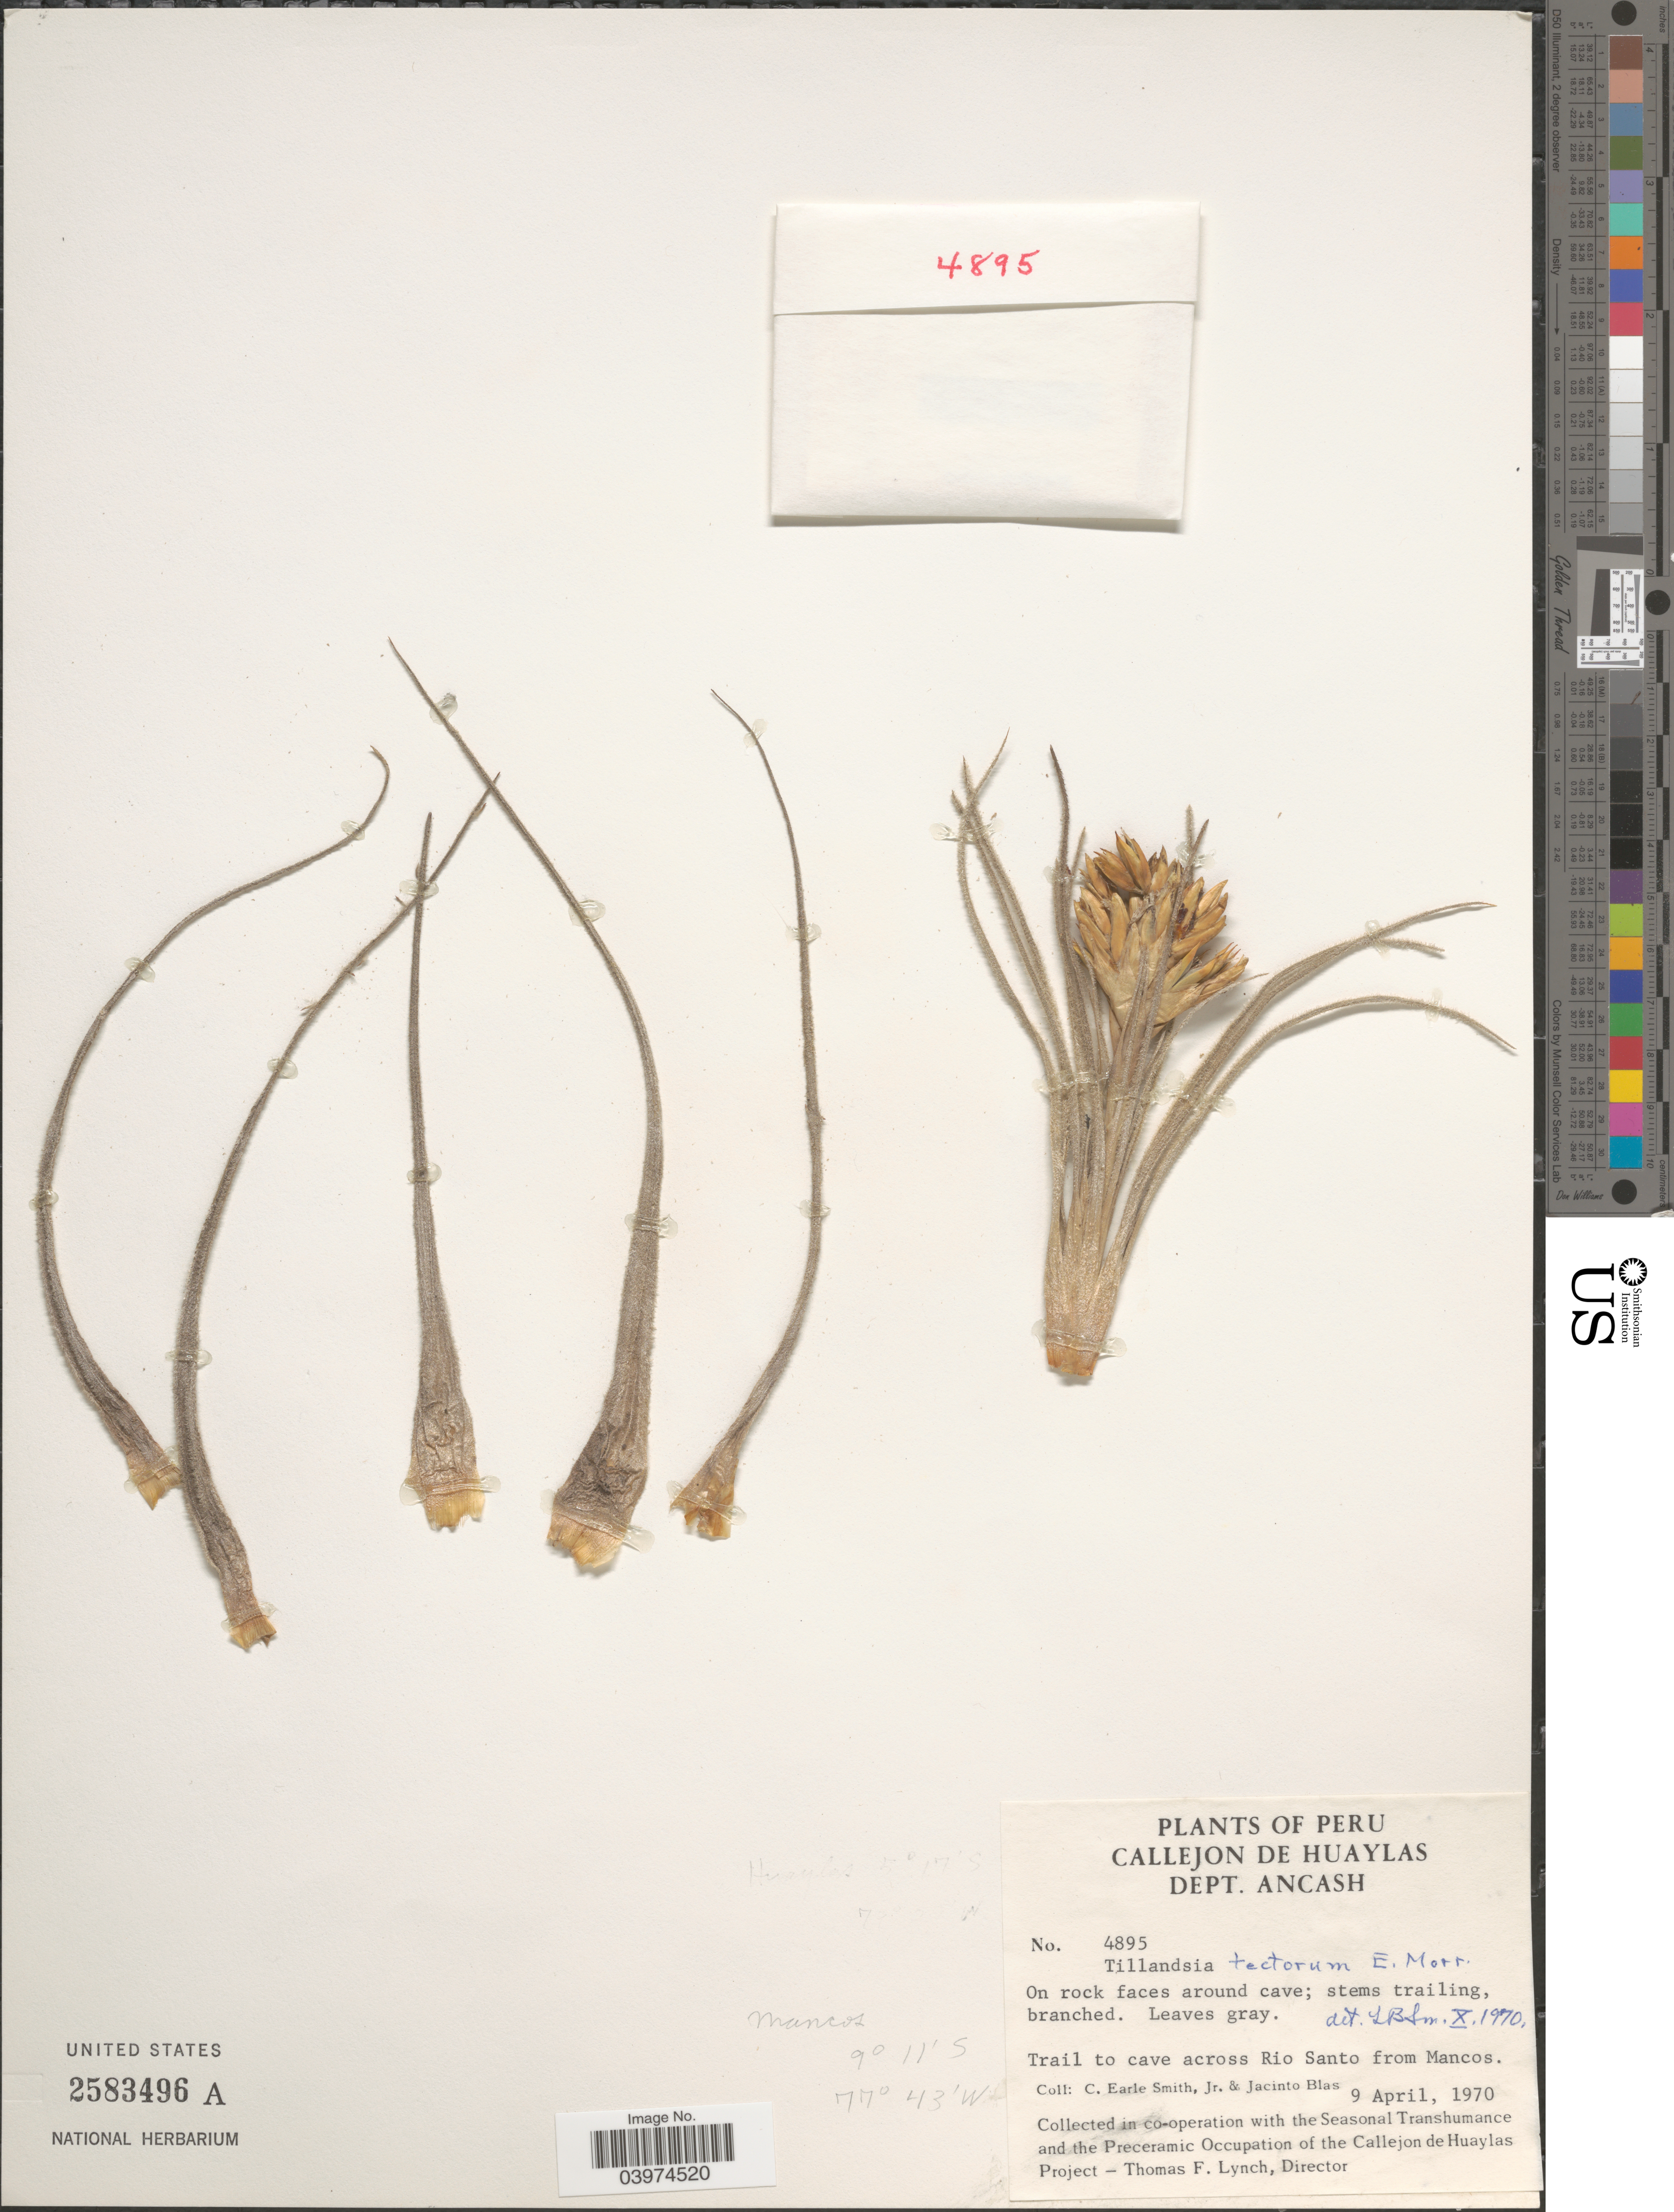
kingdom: Plantae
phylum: Tracheophyta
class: Liliopsida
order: Poales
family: Bromeliaceae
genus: Tillandsia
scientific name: Tillandsia tectorum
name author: É. Morren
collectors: C. E. Smith Jr. & J. Blas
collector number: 4895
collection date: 1970-04-09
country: Peru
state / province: Ancash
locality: Callejon de Huaylas. Dept. Ancash. Trail to cave across Rio Santo from Mancos.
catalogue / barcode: US 2583496A